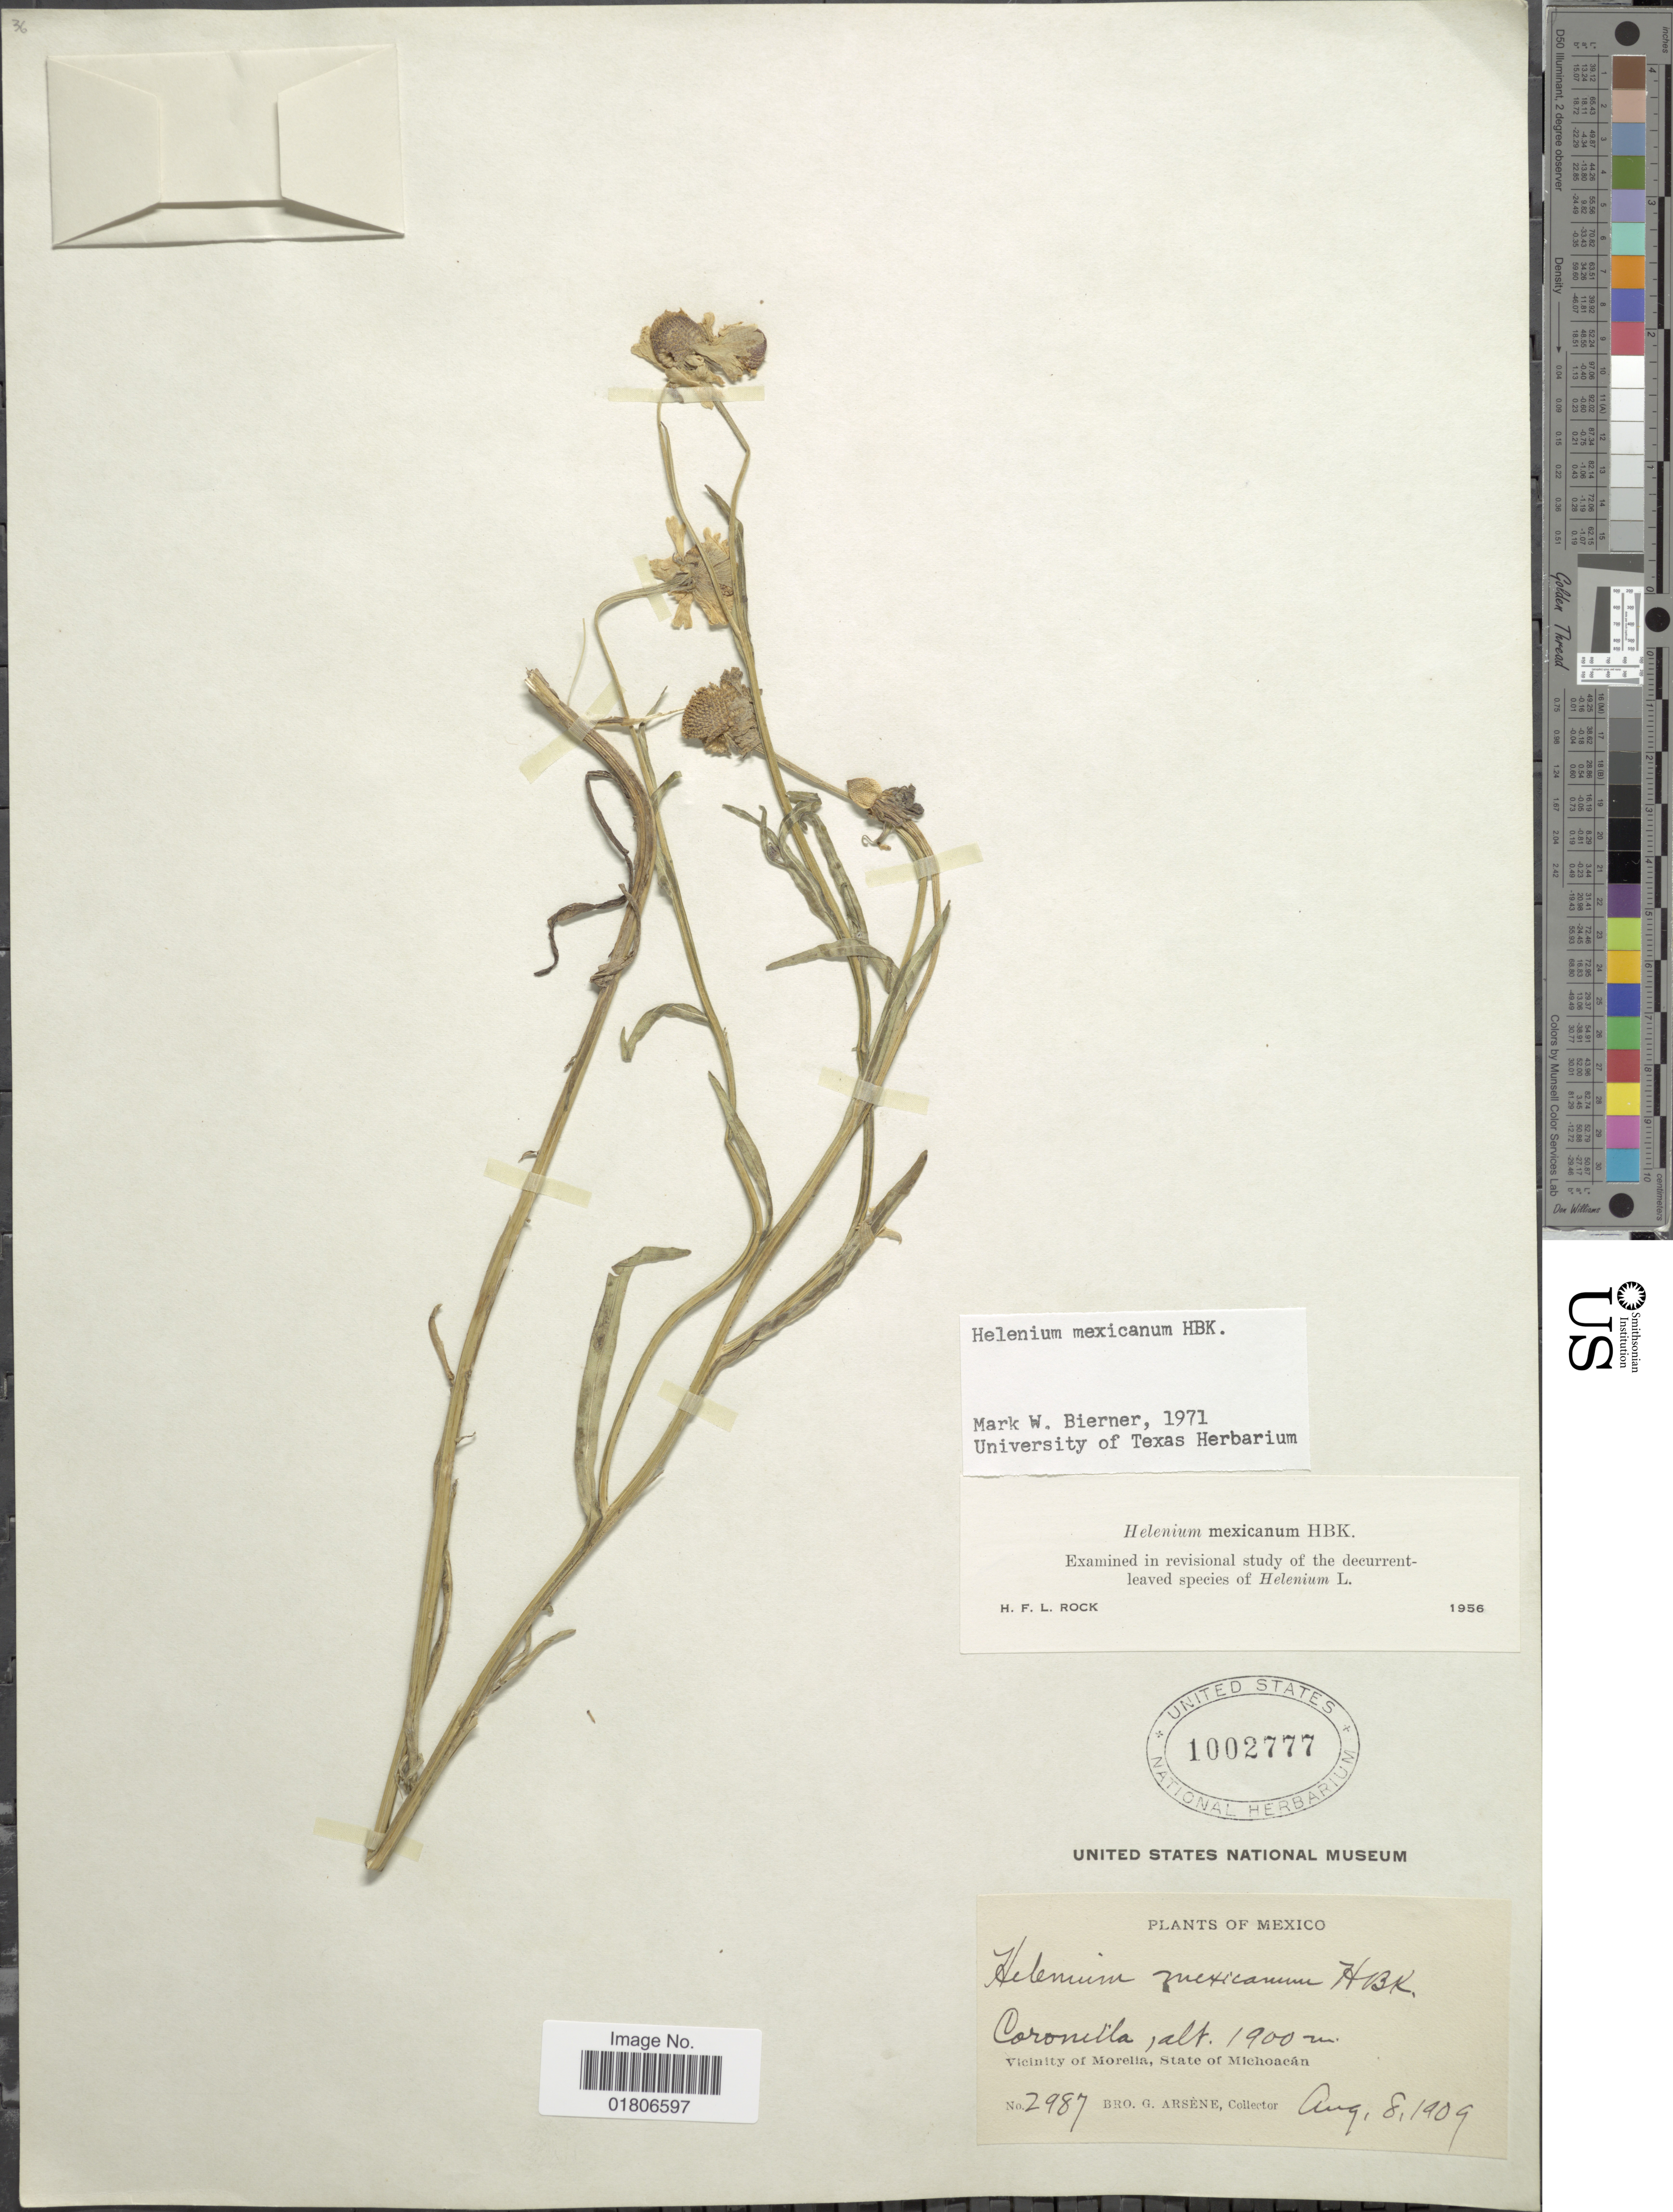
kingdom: Plantae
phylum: Tracheophyta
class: Magnoliopsida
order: Asterales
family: Asteraceae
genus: Helenium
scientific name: Helenium mexicanum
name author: Kunth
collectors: Bro. G. Arsène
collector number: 2987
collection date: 1909-07-08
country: Mexico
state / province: Michoacán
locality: Coronilla. Vicinity of Morelia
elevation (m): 1900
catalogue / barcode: US 1002777